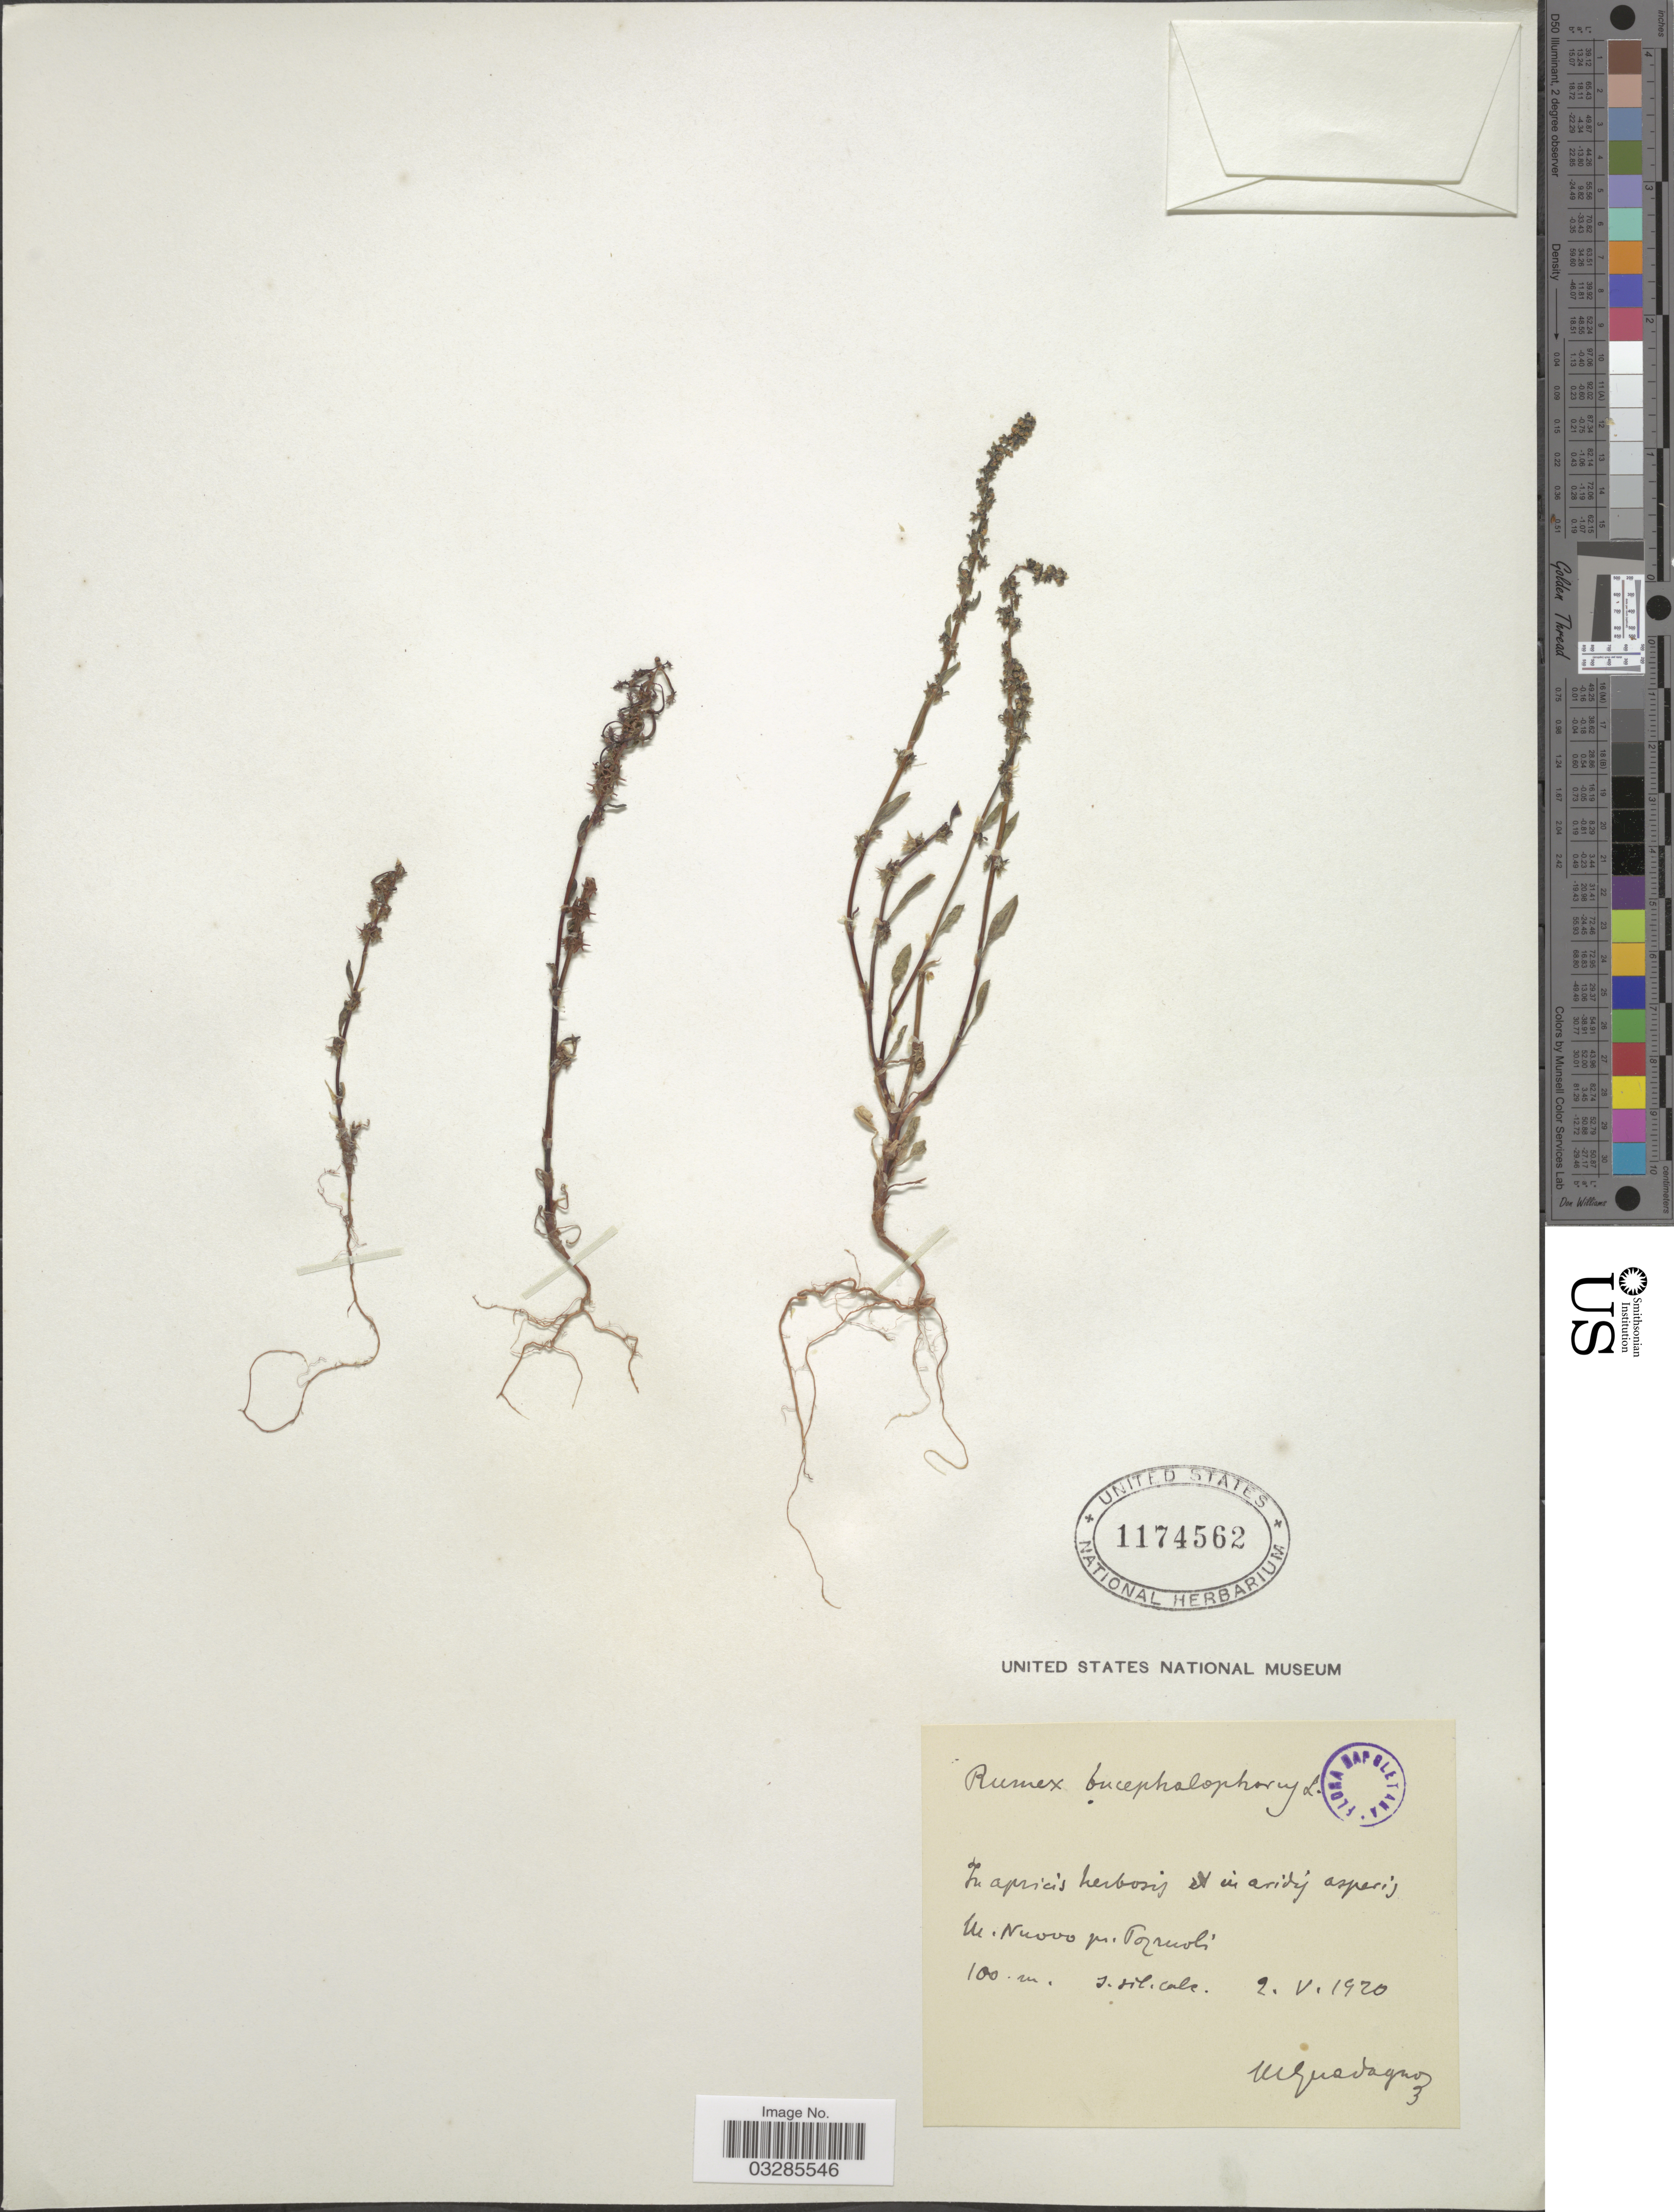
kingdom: Plantae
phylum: Tracheophyta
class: Magnoliopsida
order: Caryophyllales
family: Polygonaceae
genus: Rumex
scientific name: Rumex bucephalophorus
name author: L.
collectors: M. Guadagno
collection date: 1920-05-02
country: Italy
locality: M. Nuovo pr. Pozzuoli.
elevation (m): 100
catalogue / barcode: US 1174562